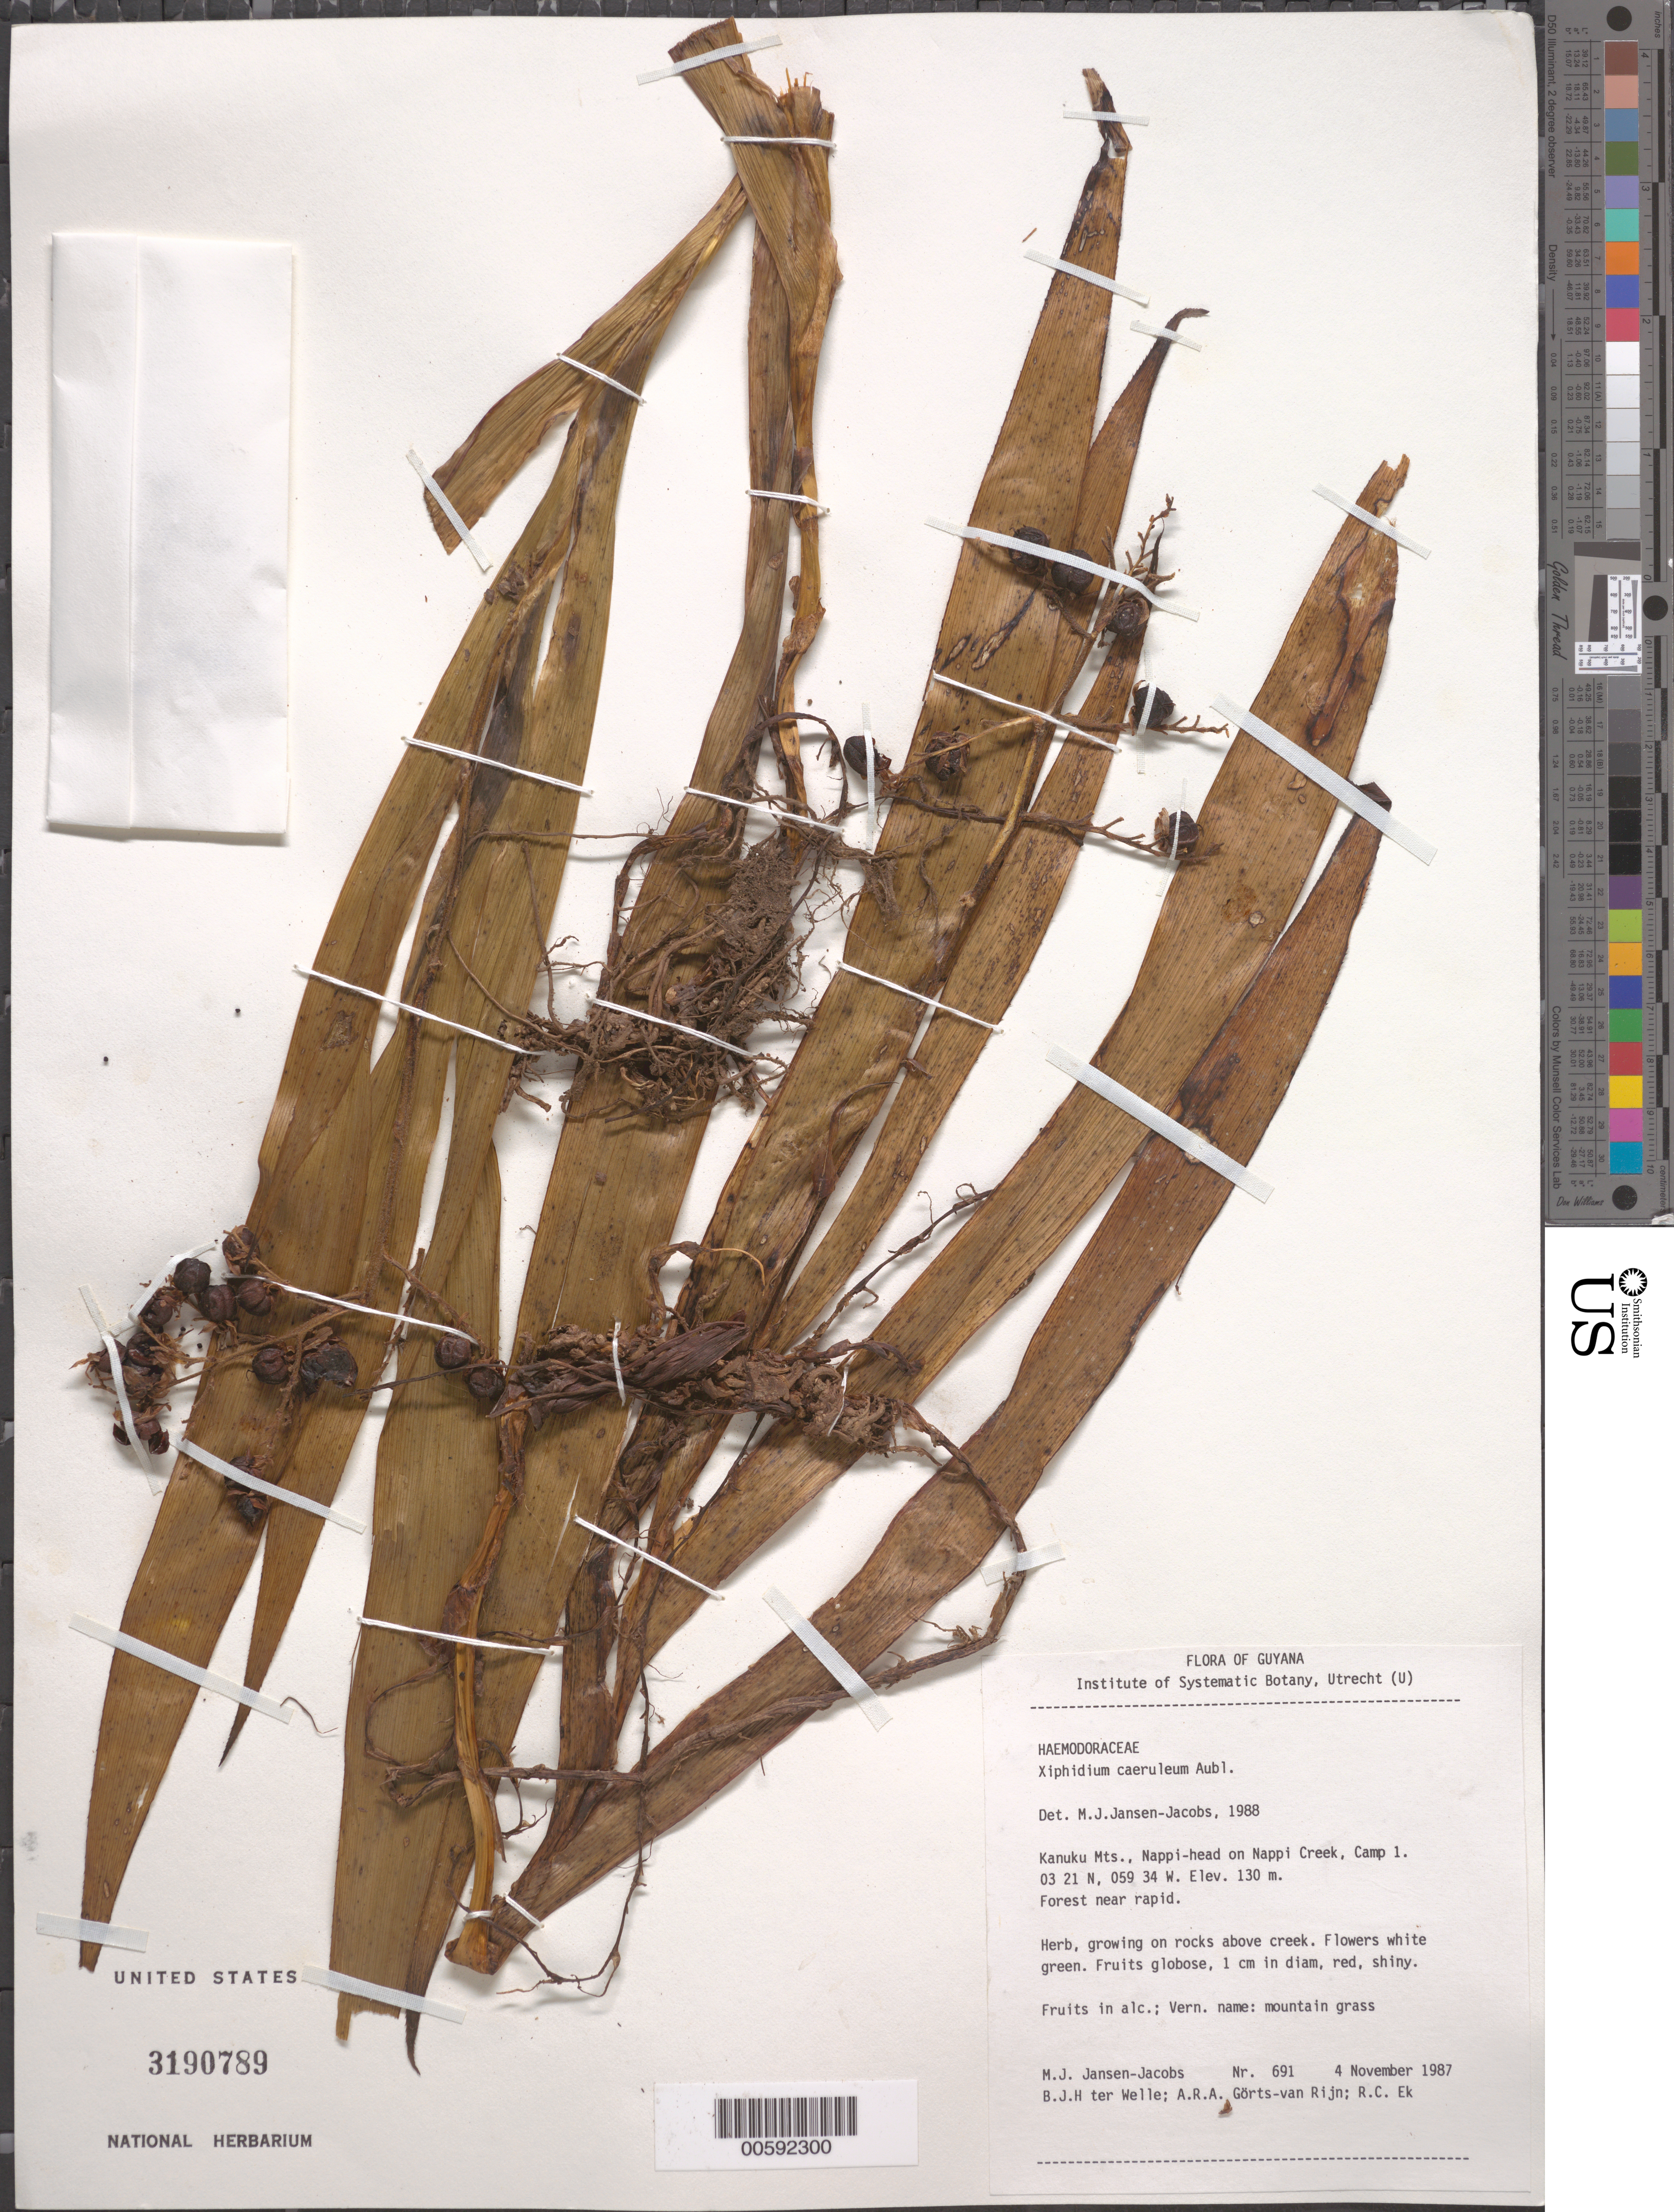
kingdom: Plantae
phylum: Tracheophyta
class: Liliopsida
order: Commelinales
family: Haemodoraceae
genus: Xiphidium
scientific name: Xiphidium caeruleum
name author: Aubl.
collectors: M. J. Jansen-Jacobs, B. Welle, A. .R. A. Görts-van Rijn & R. C. Ek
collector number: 691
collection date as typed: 04 Nov 1987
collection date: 1987-11-04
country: Guyana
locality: Kanuku Mts., Nappi Creek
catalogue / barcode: US 3190789